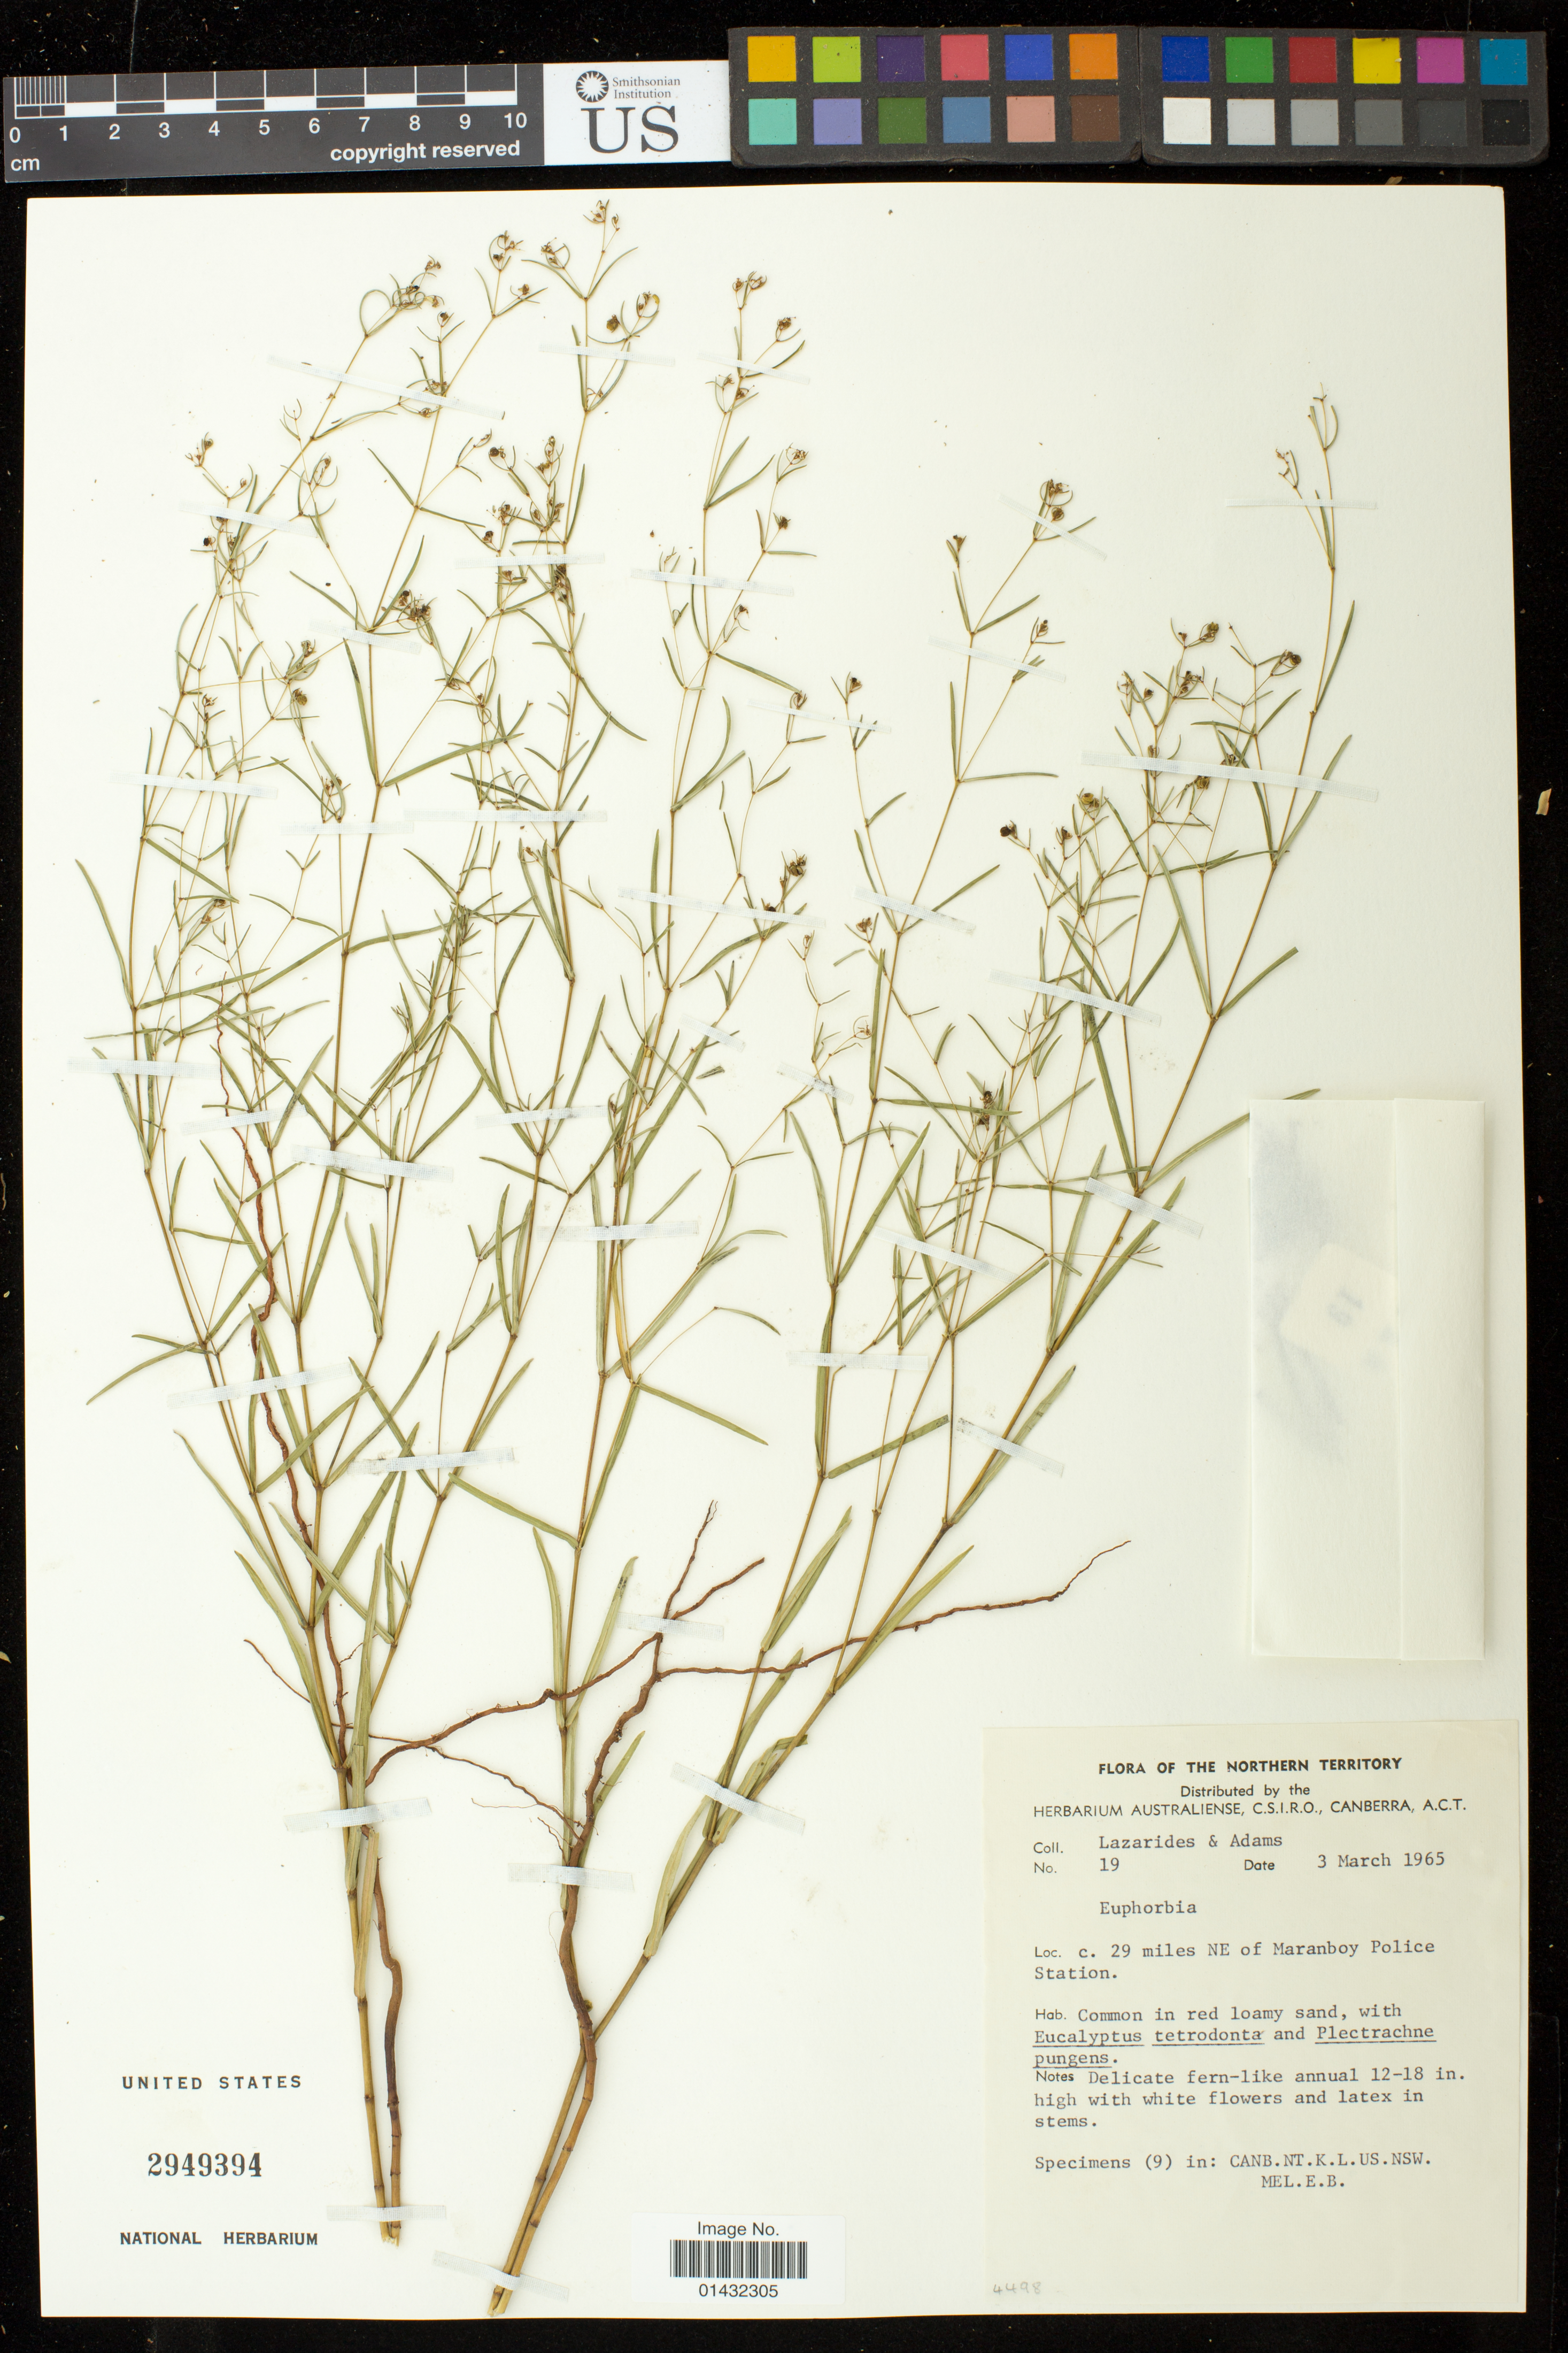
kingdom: Plantae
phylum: Tracheophyta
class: Magnoliopsida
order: Malpighiales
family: Euphorbiaceae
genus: Euphorbia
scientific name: Euphorbia sp.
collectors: Adams, --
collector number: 19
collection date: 1965-03-03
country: Australia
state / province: Northern Territory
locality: c. 29 miles NE of Maranboy Police Station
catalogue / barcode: US 2949394